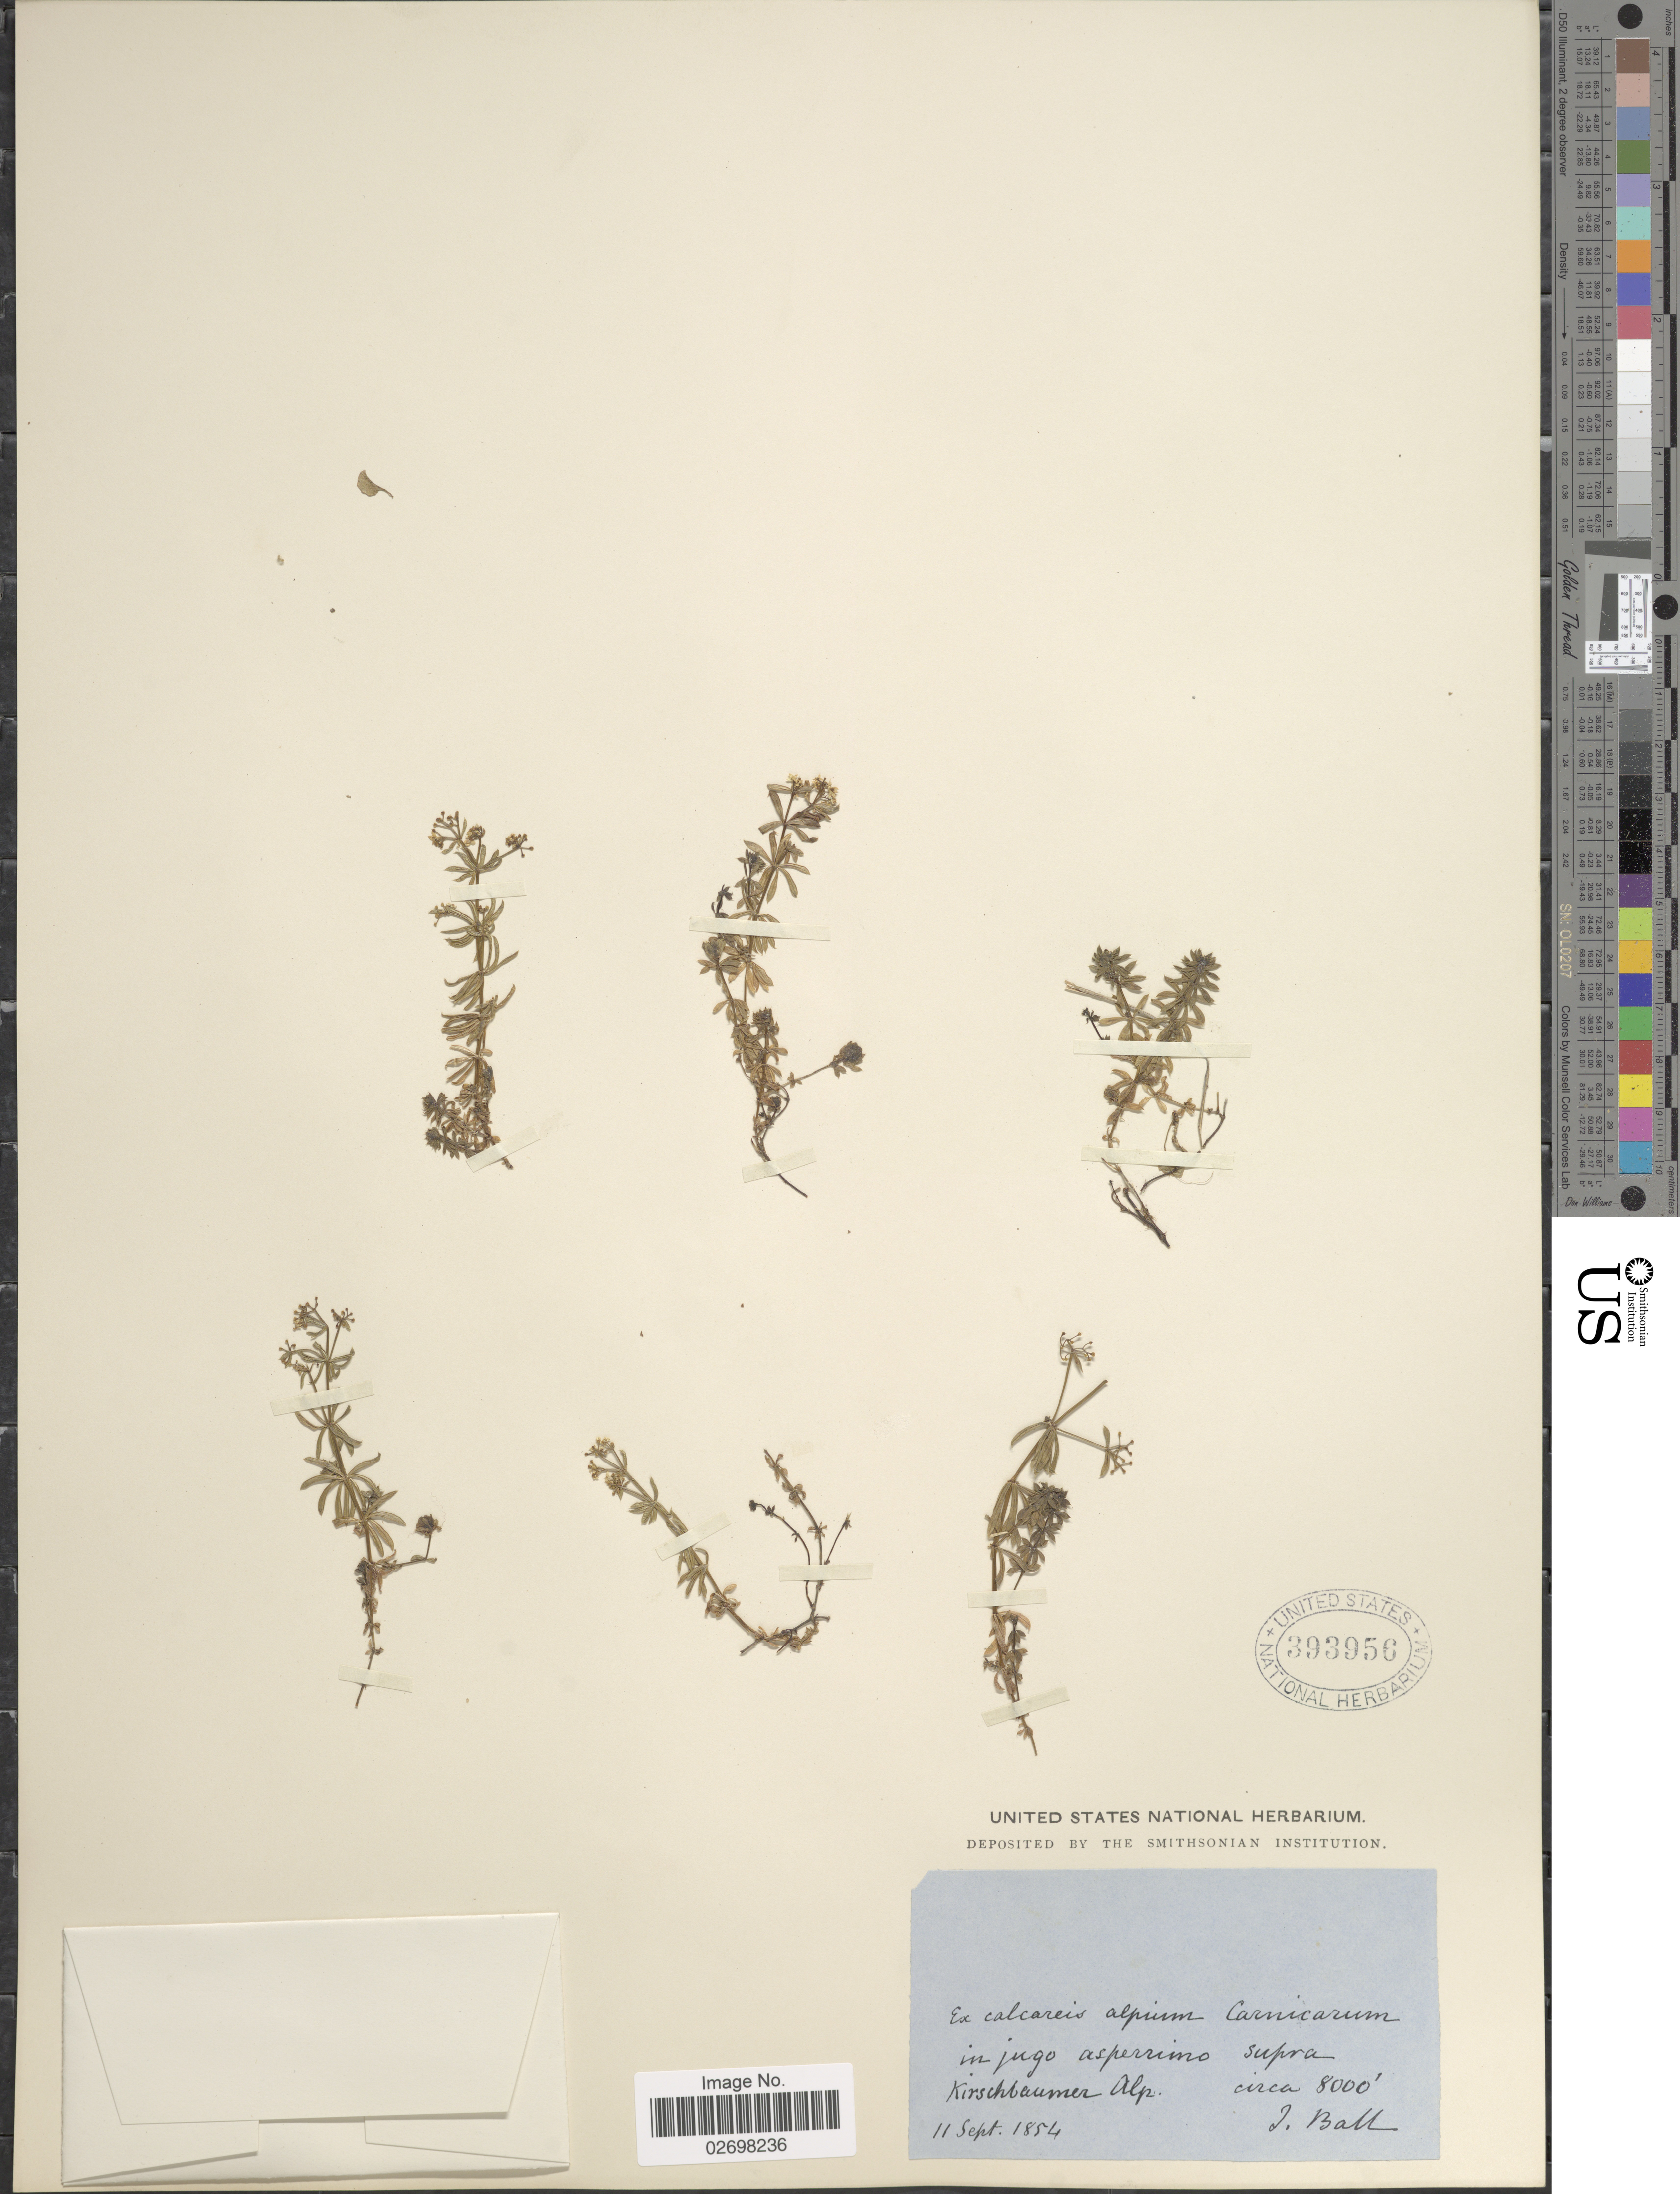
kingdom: Plantae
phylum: Tracheophyta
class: Magnoliopsida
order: Gentianales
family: Rubiaceae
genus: Galium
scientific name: Galium sp.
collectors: J. Ball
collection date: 1954-09-11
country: Austria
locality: Calcareis alpium Carnicarum in jugo asperrimo supra Kirschbaumer Alp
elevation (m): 2438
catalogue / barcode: US 393956